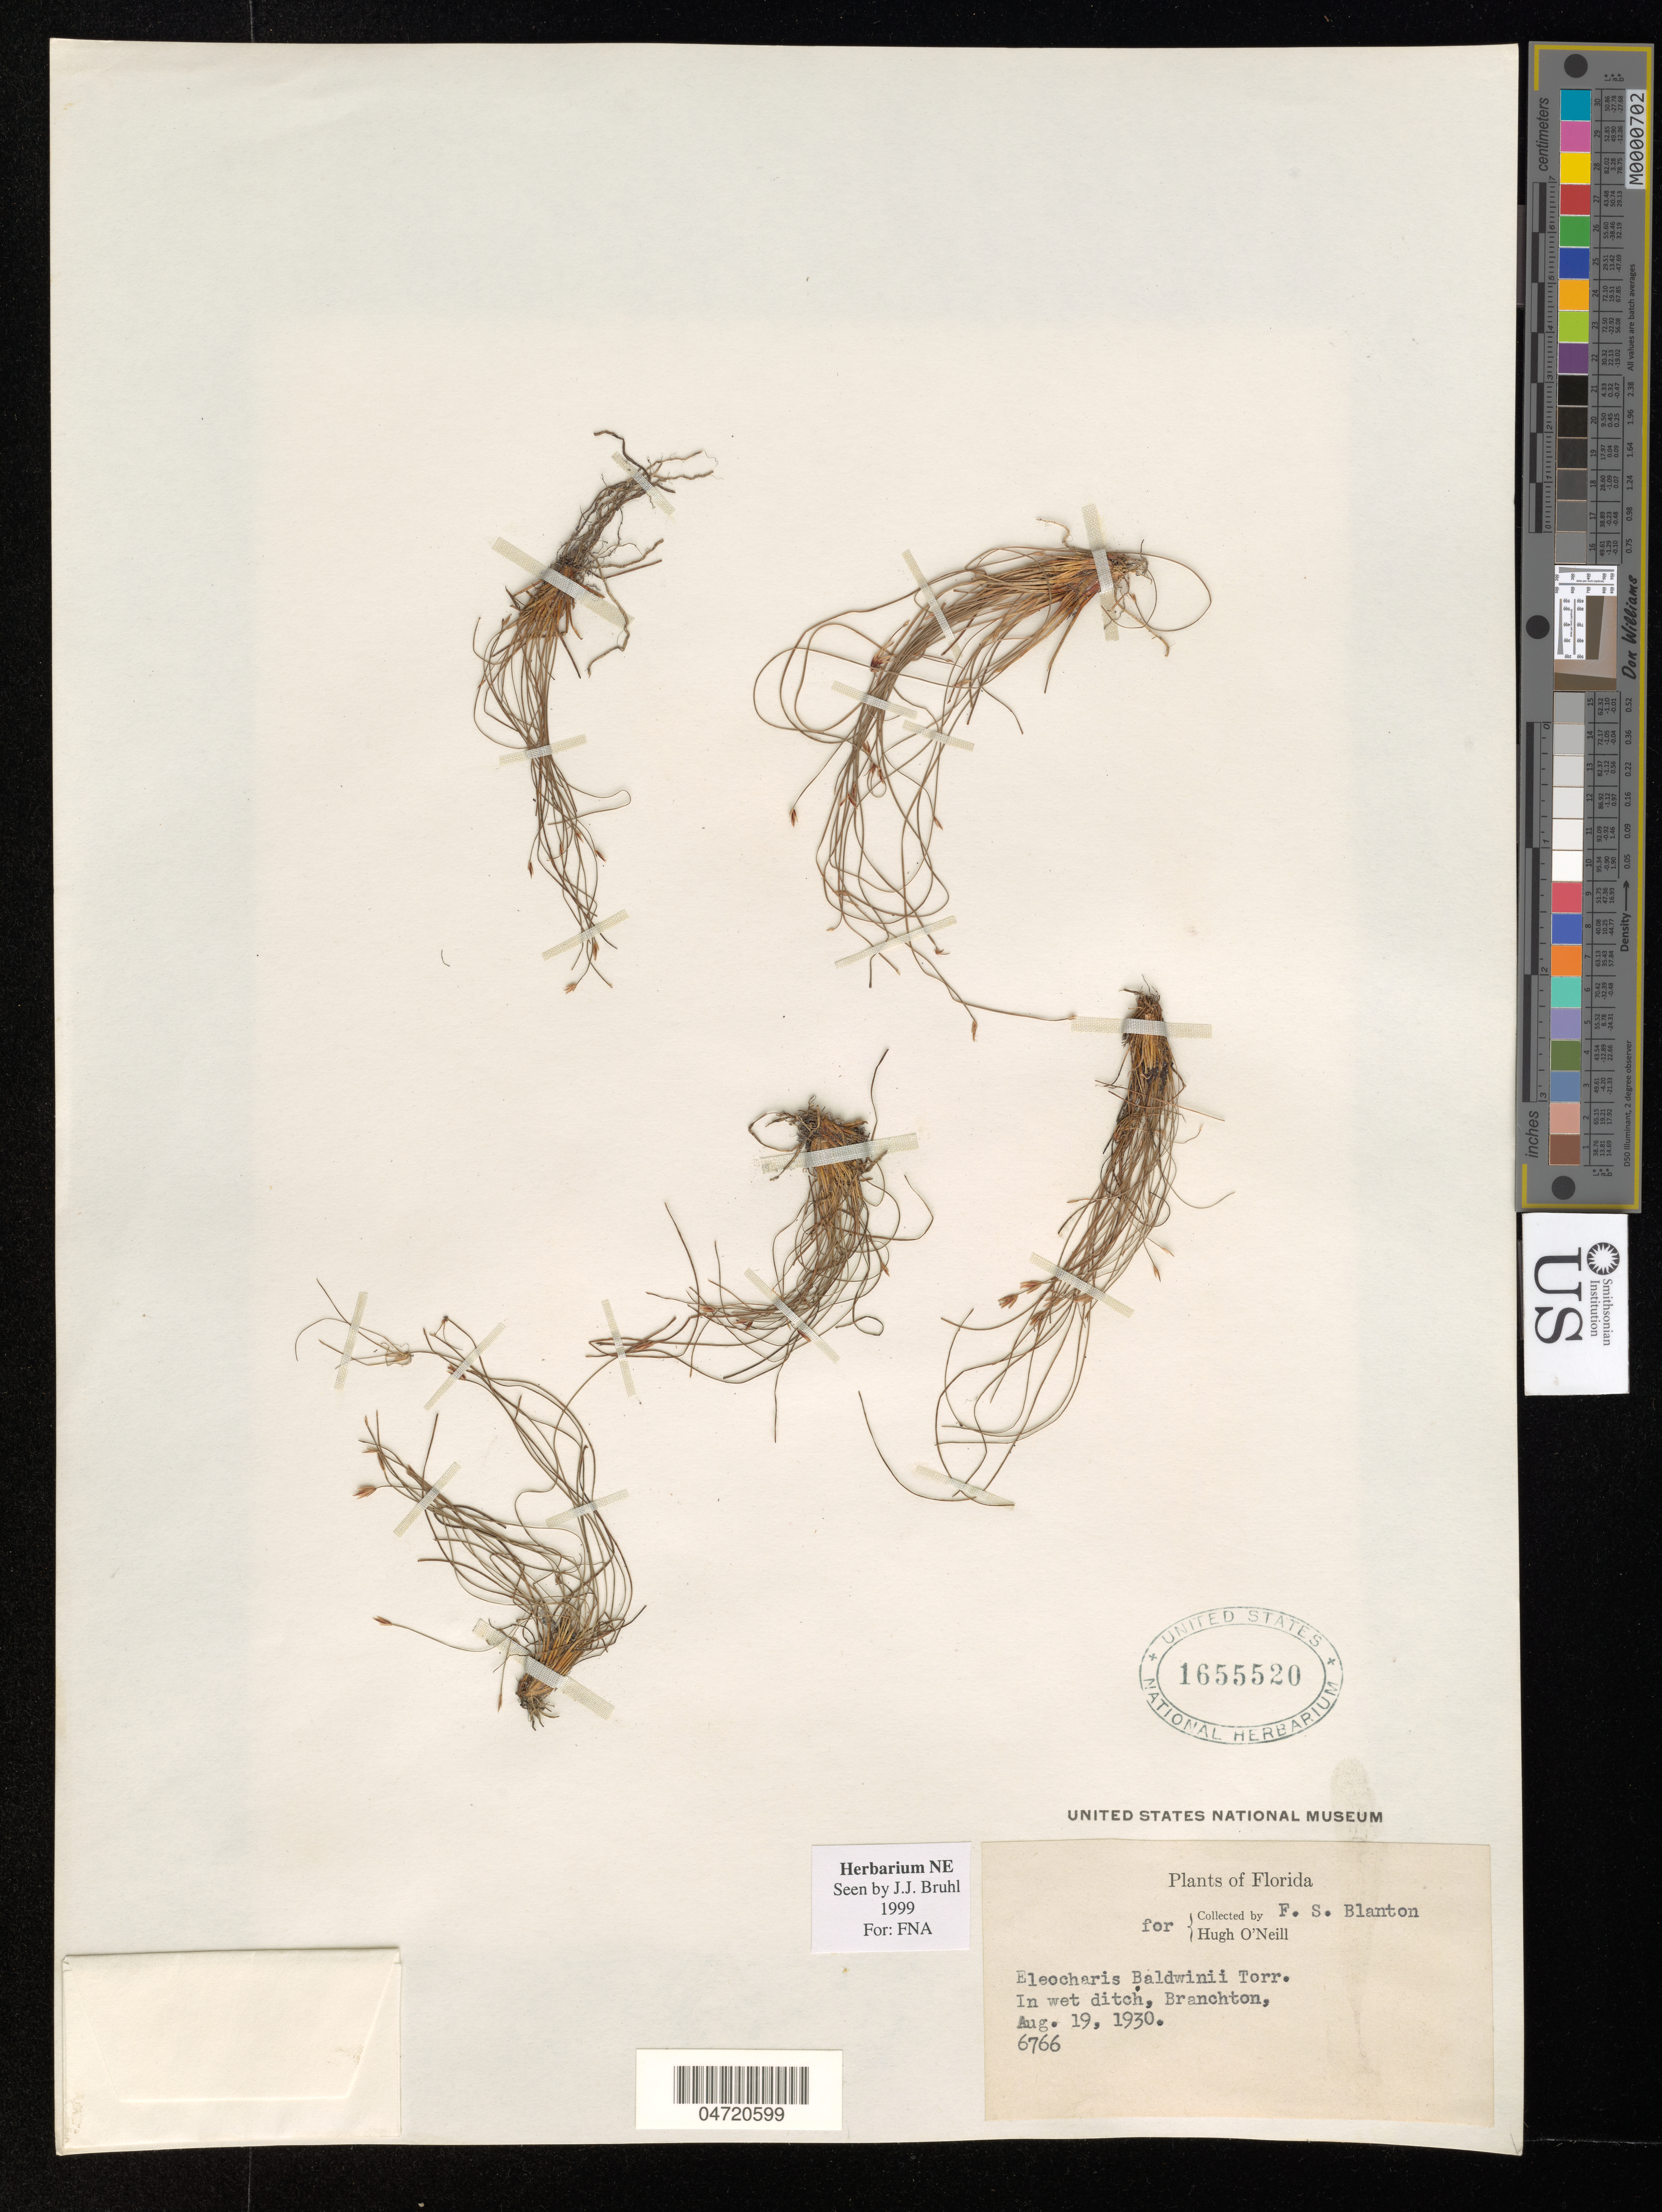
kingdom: Plantae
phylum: Tracheophyta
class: Liliopsida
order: Poales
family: Cyperaceae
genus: Eleocharis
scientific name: Eleocharis baldwinii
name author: (Torr.) Chapm.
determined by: Bruhl, J. J., (NE), University of New England (AUSTRALIA)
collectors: F. S. Blanton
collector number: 6766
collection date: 1930-08-19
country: United States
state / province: Florida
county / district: Hillsborough County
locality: Branchton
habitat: In wet ditch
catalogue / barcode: US 1655520